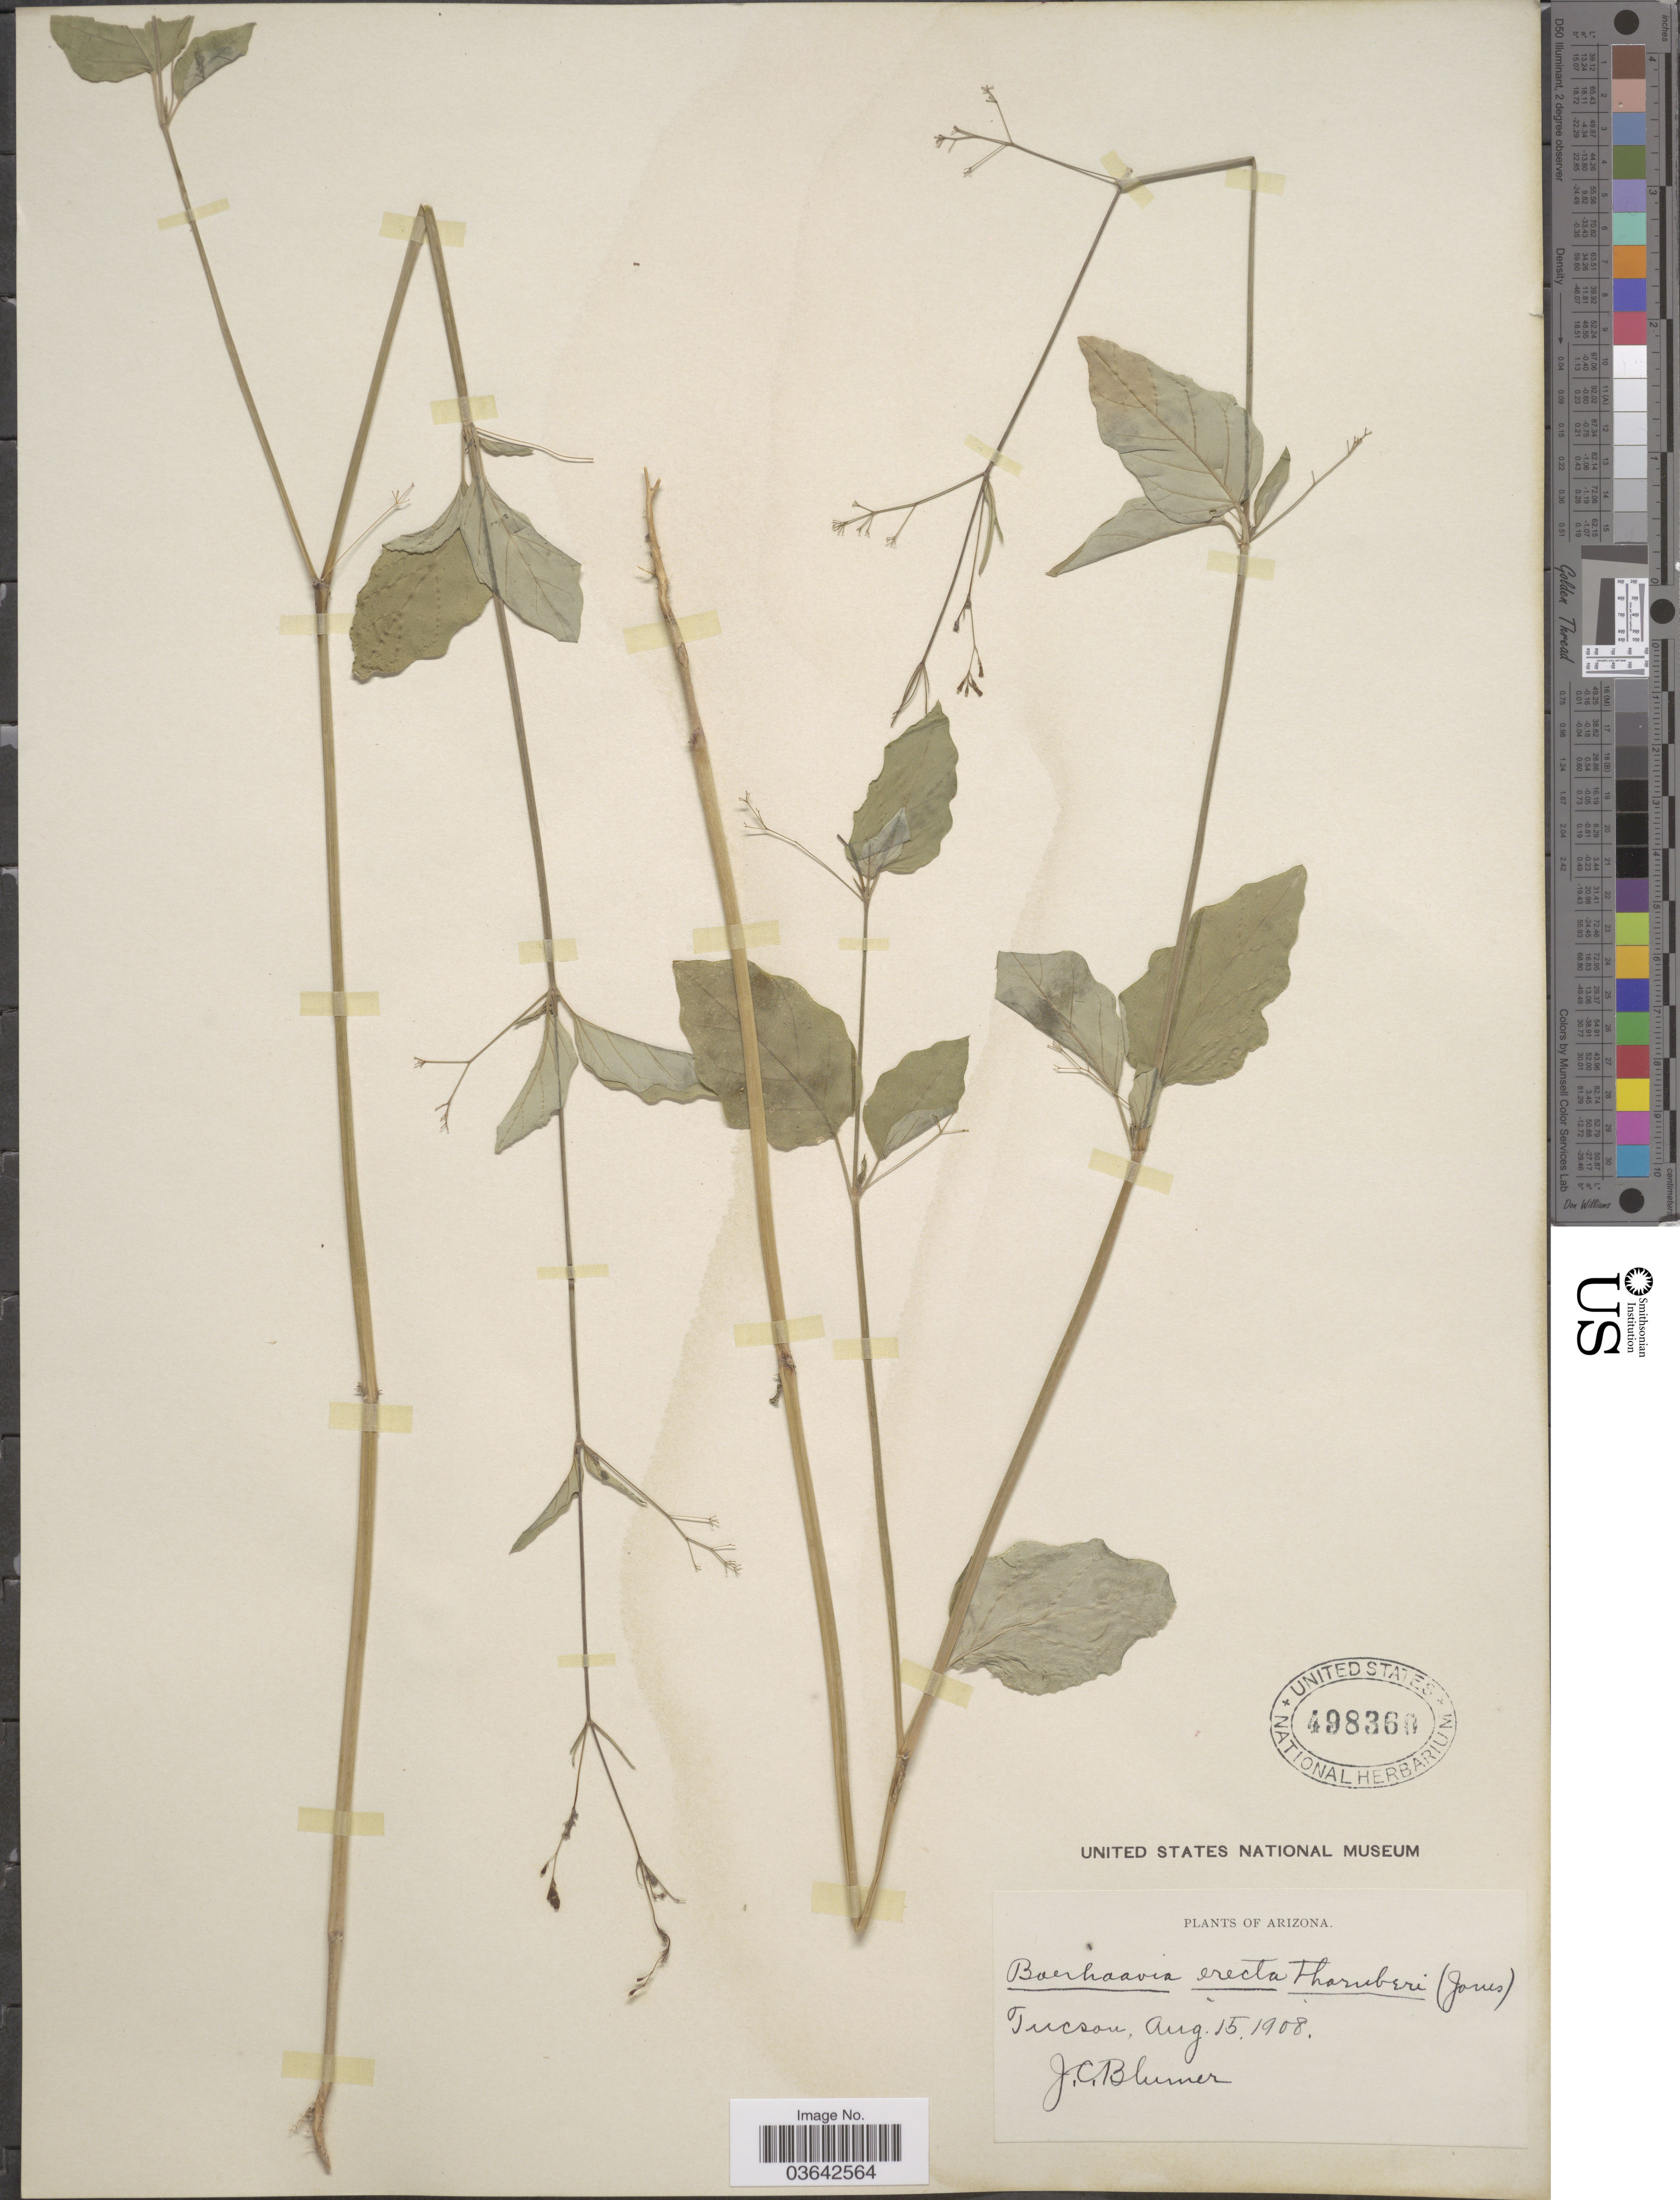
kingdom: Plantae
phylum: Tracheophyta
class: Magnoliopsida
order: Caryophyllales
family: Nyctaginaceae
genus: Boerhavia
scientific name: Boerhavia erecta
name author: L.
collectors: J. C. Blumer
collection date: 1908-08-15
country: United States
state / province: Arizona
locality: Tucson.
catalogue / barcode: US 498360